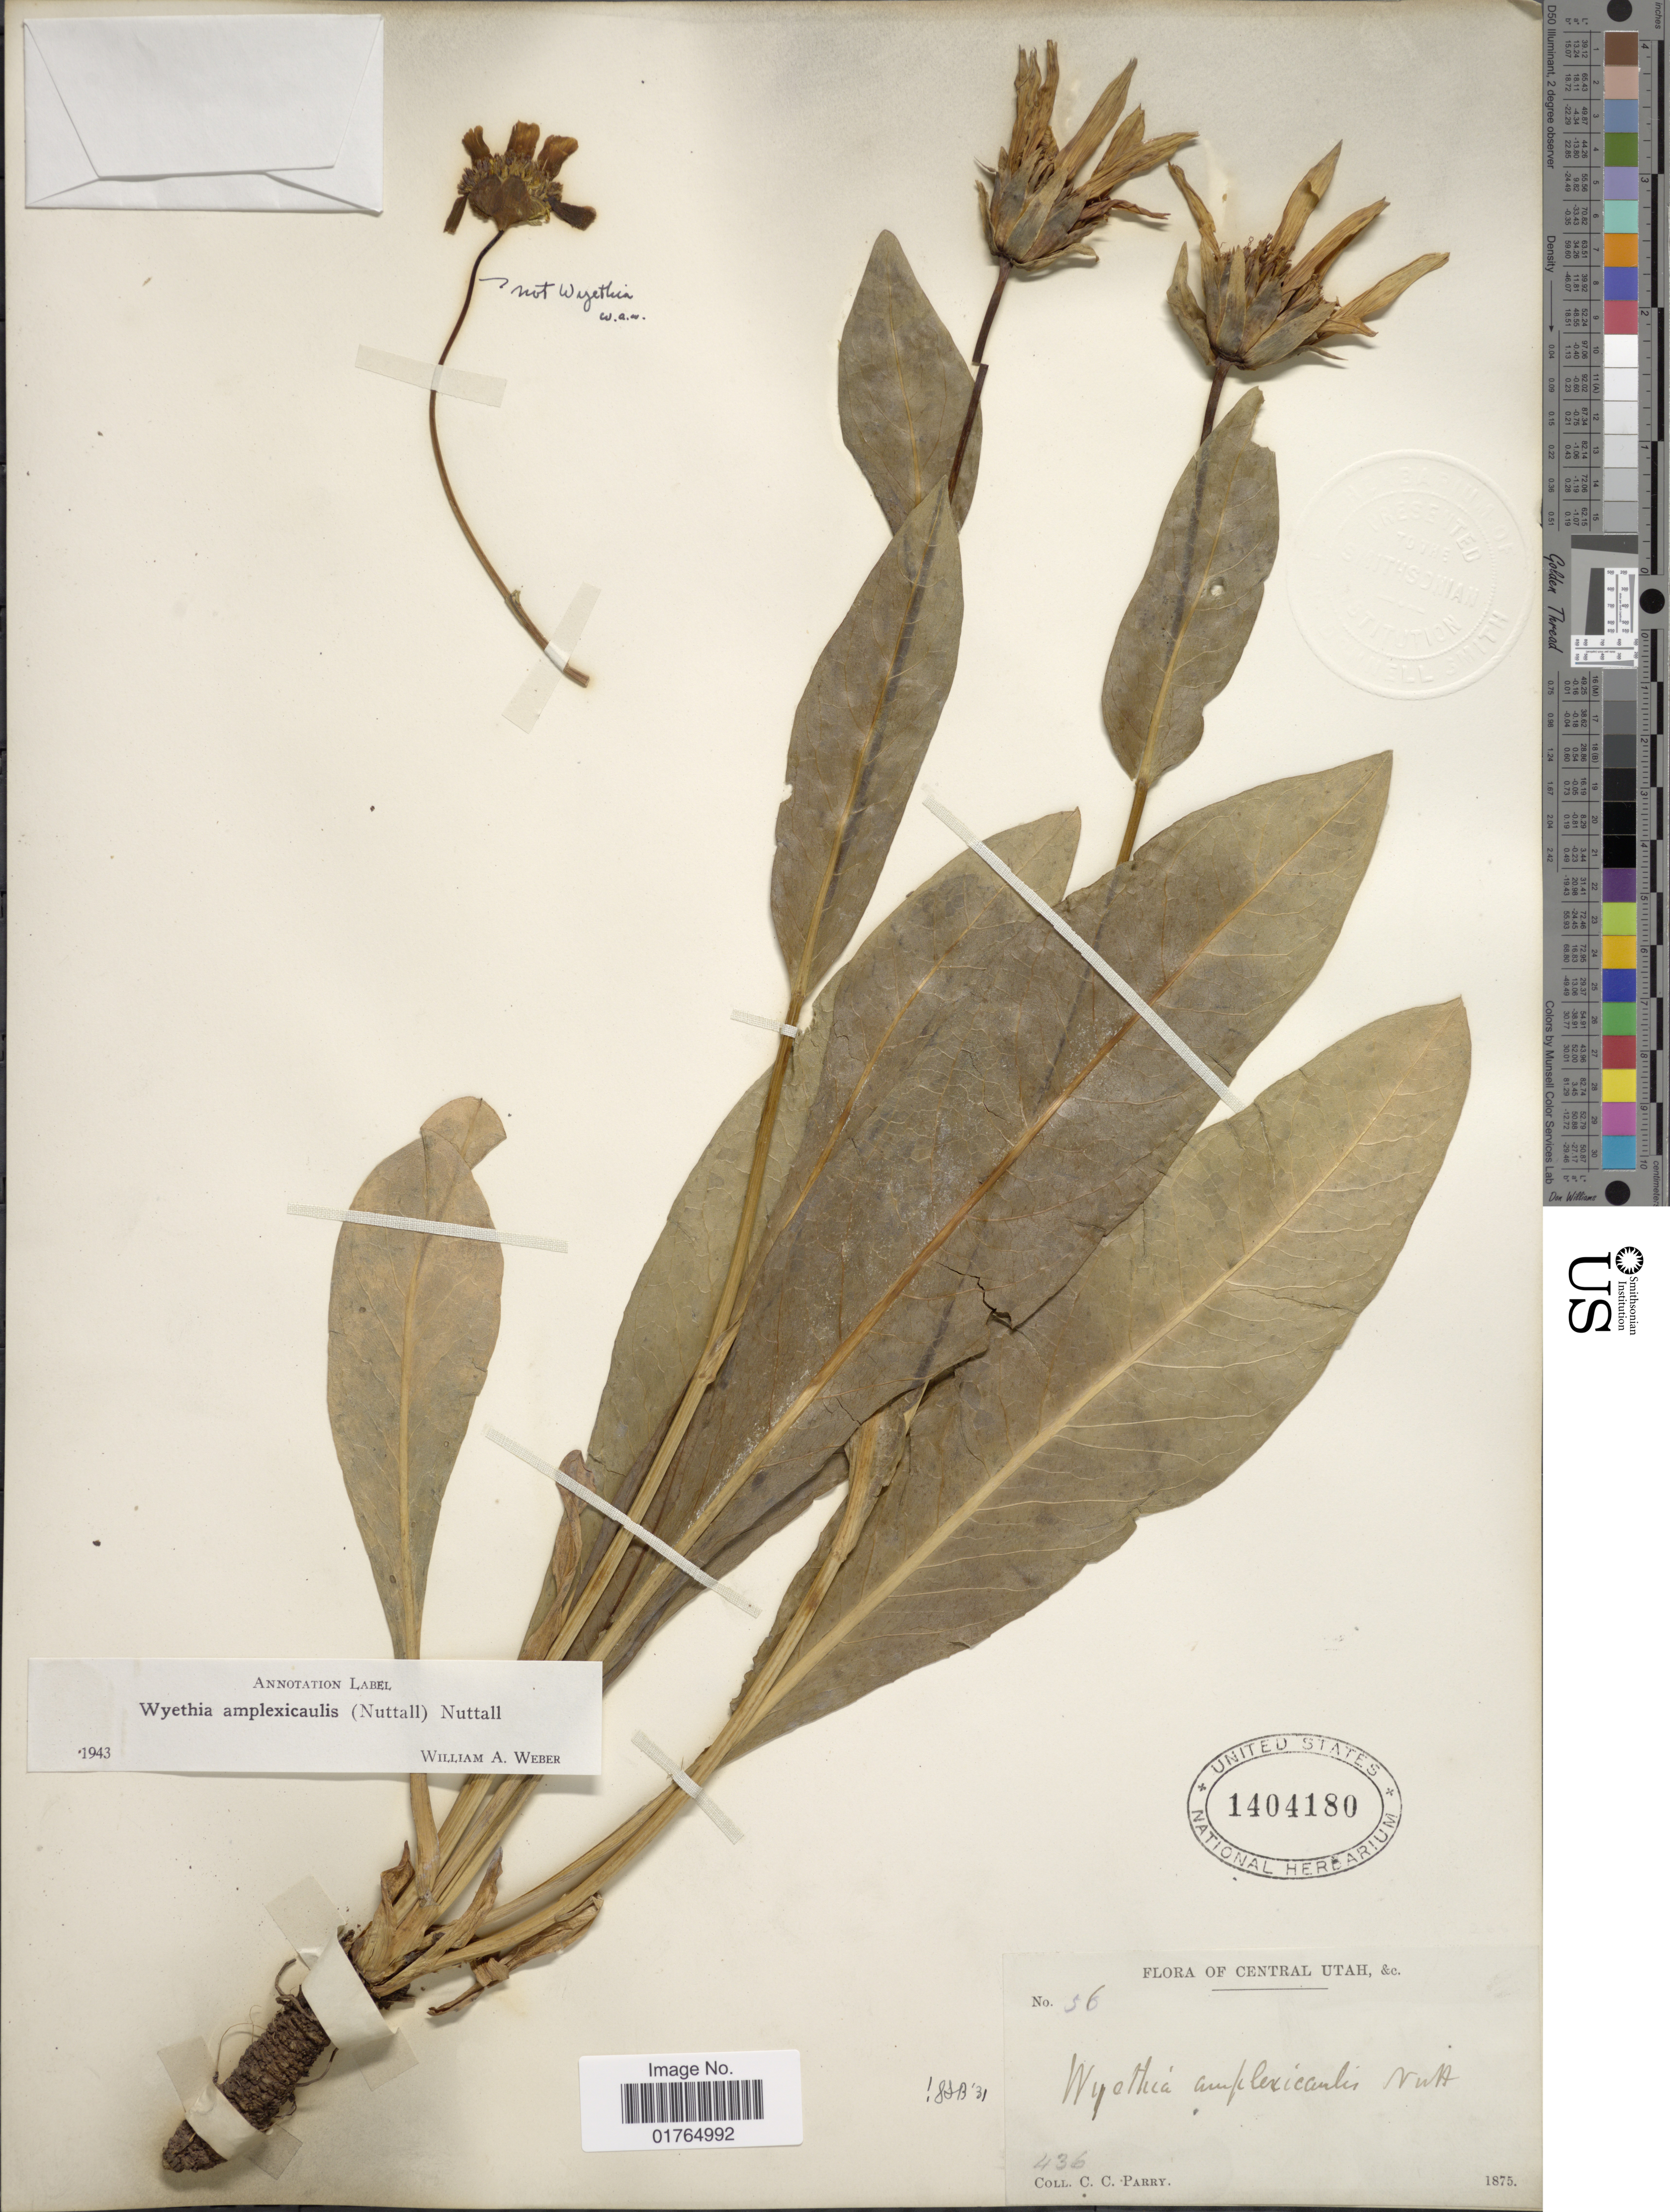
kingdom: Plantae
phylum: Tracheophyta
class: Magnoliopsida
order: Asterales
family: Asteraceae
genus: Wyethia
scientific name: Wyethia amplexicaulis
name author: Nutt.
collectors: C. C. Parry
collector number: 56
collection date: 1875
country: United States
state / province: Utah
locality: Central Utah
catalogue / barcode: US 1404180